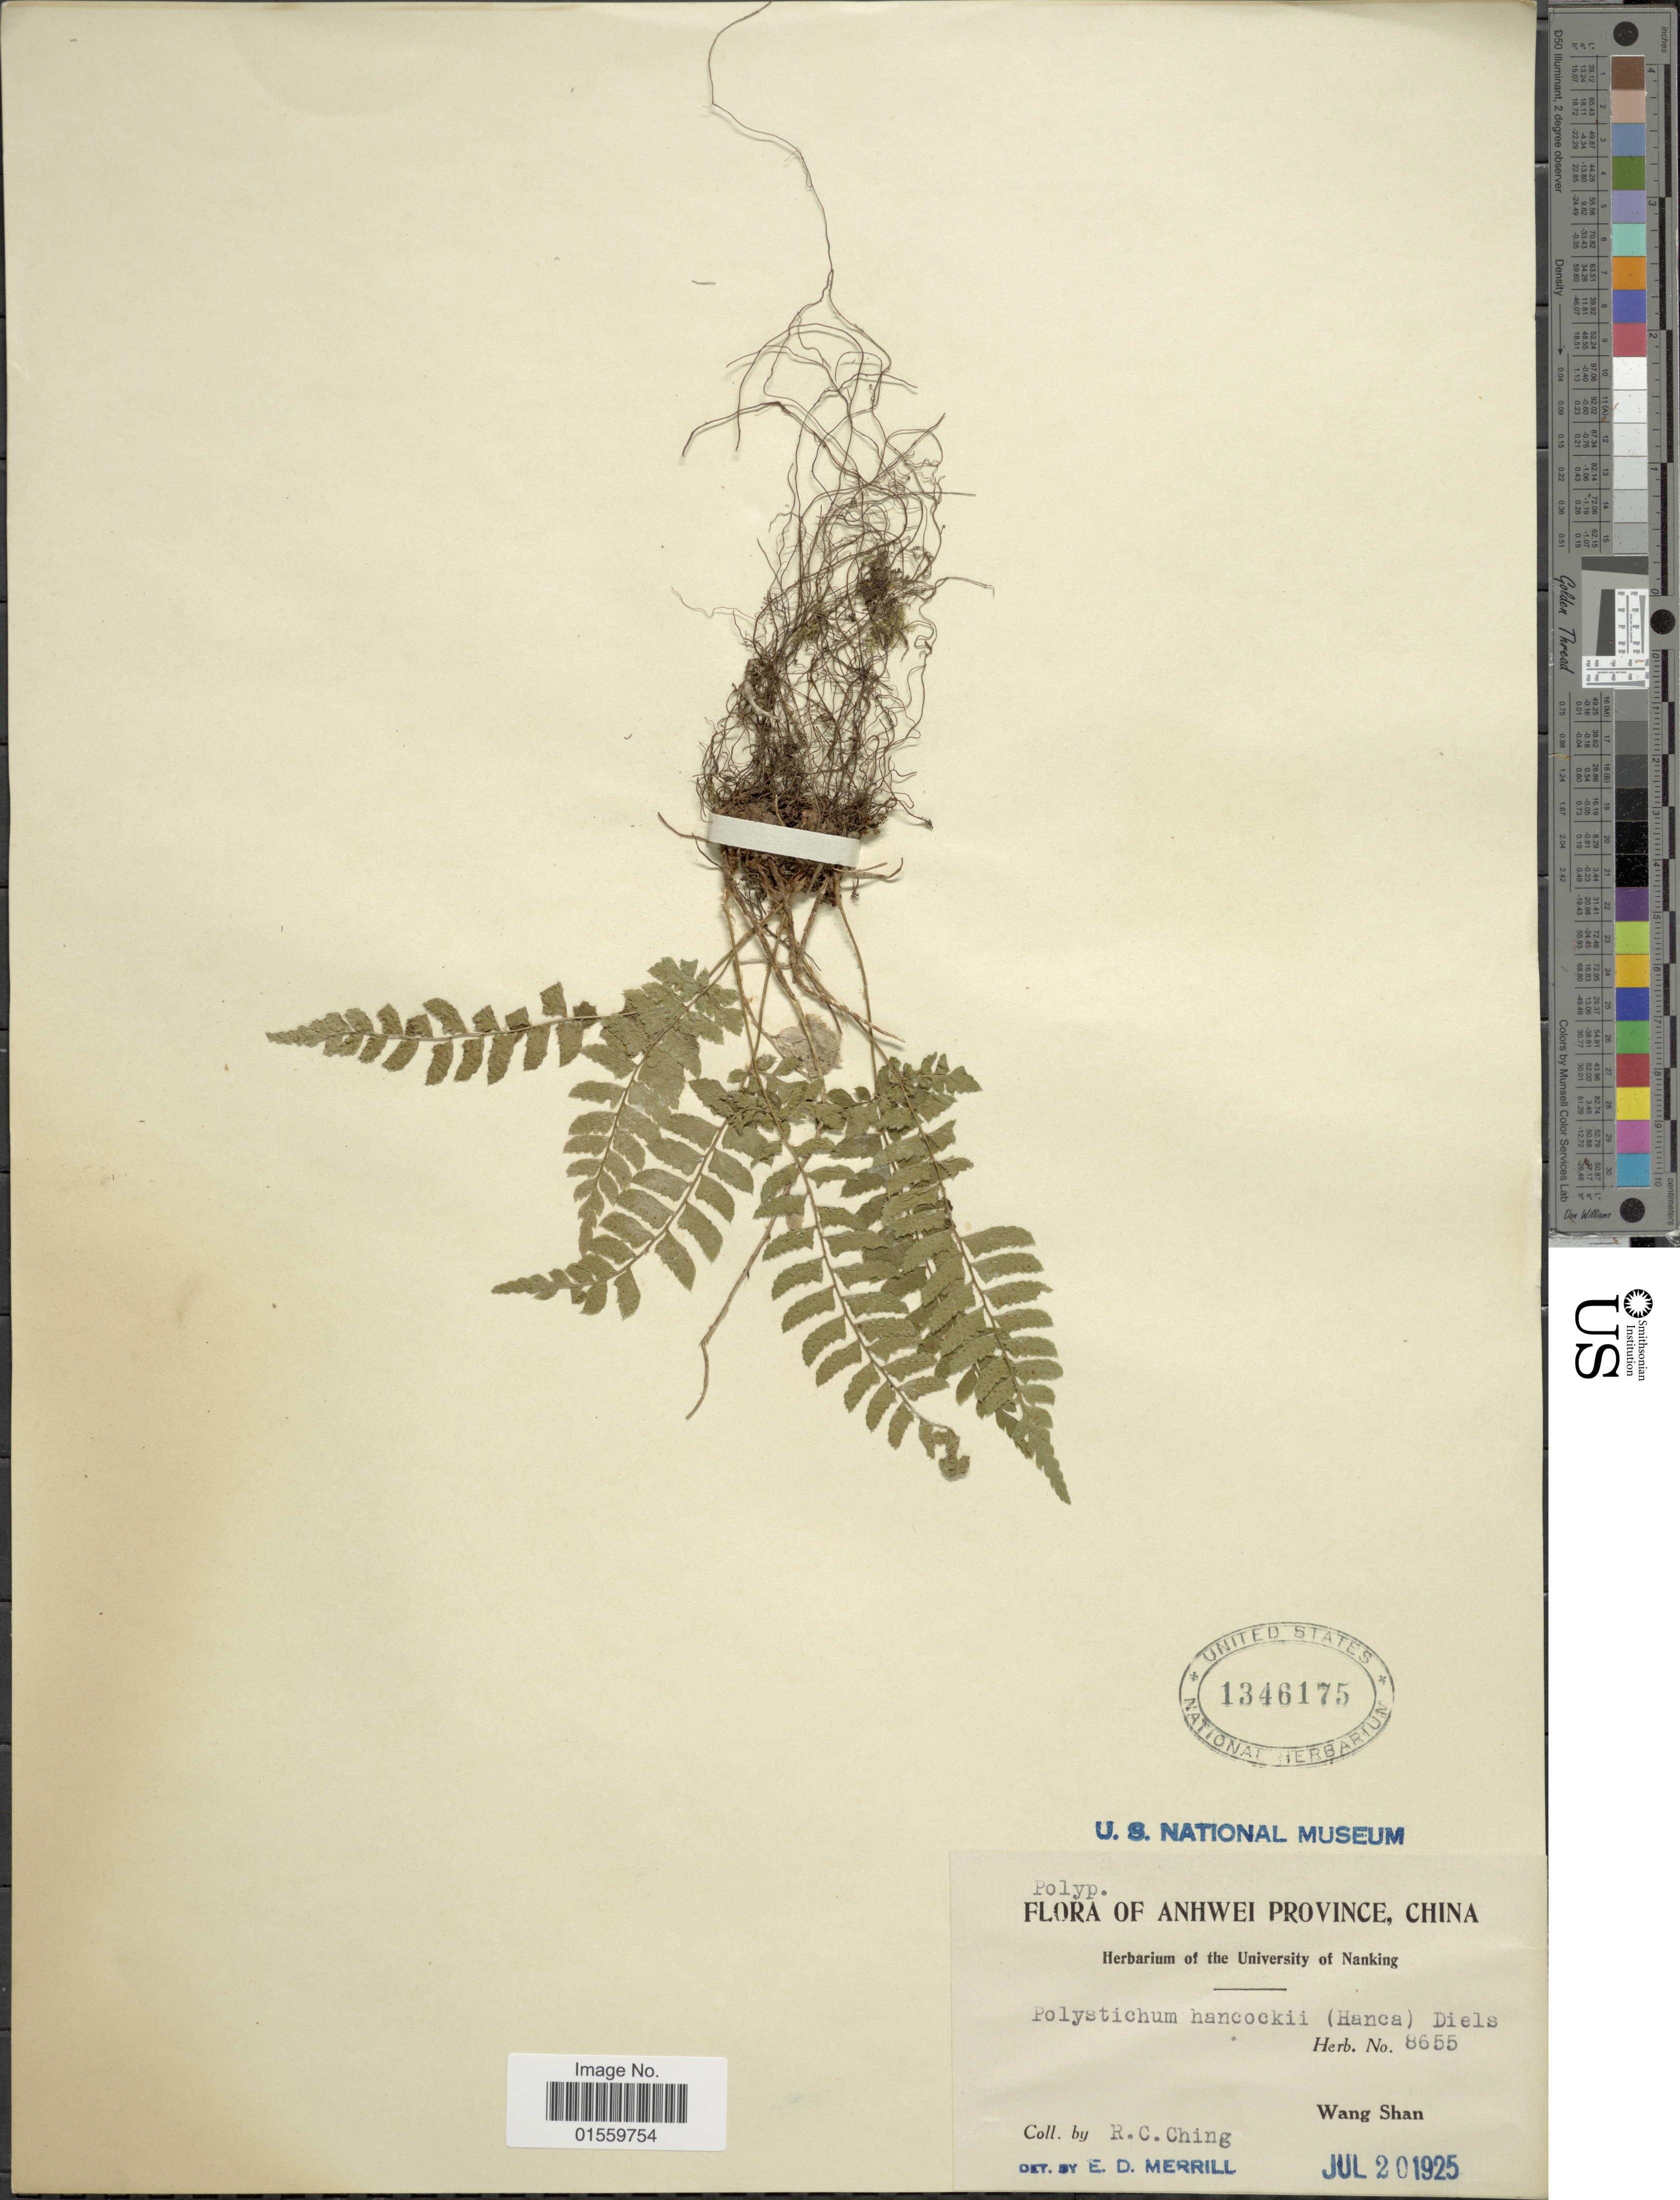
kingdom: Plantae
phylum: Tracheophyta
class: Polypodiopsida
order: Polypodiales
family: Dryopteridaceae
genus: Polystichum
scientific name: Polystichum tripteron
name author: (Kunze) C. Presl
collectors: R. C. Ching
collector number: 8655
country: China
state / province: Anhui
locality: Anhwei Province, Wang Shan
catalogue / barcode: US 1346175